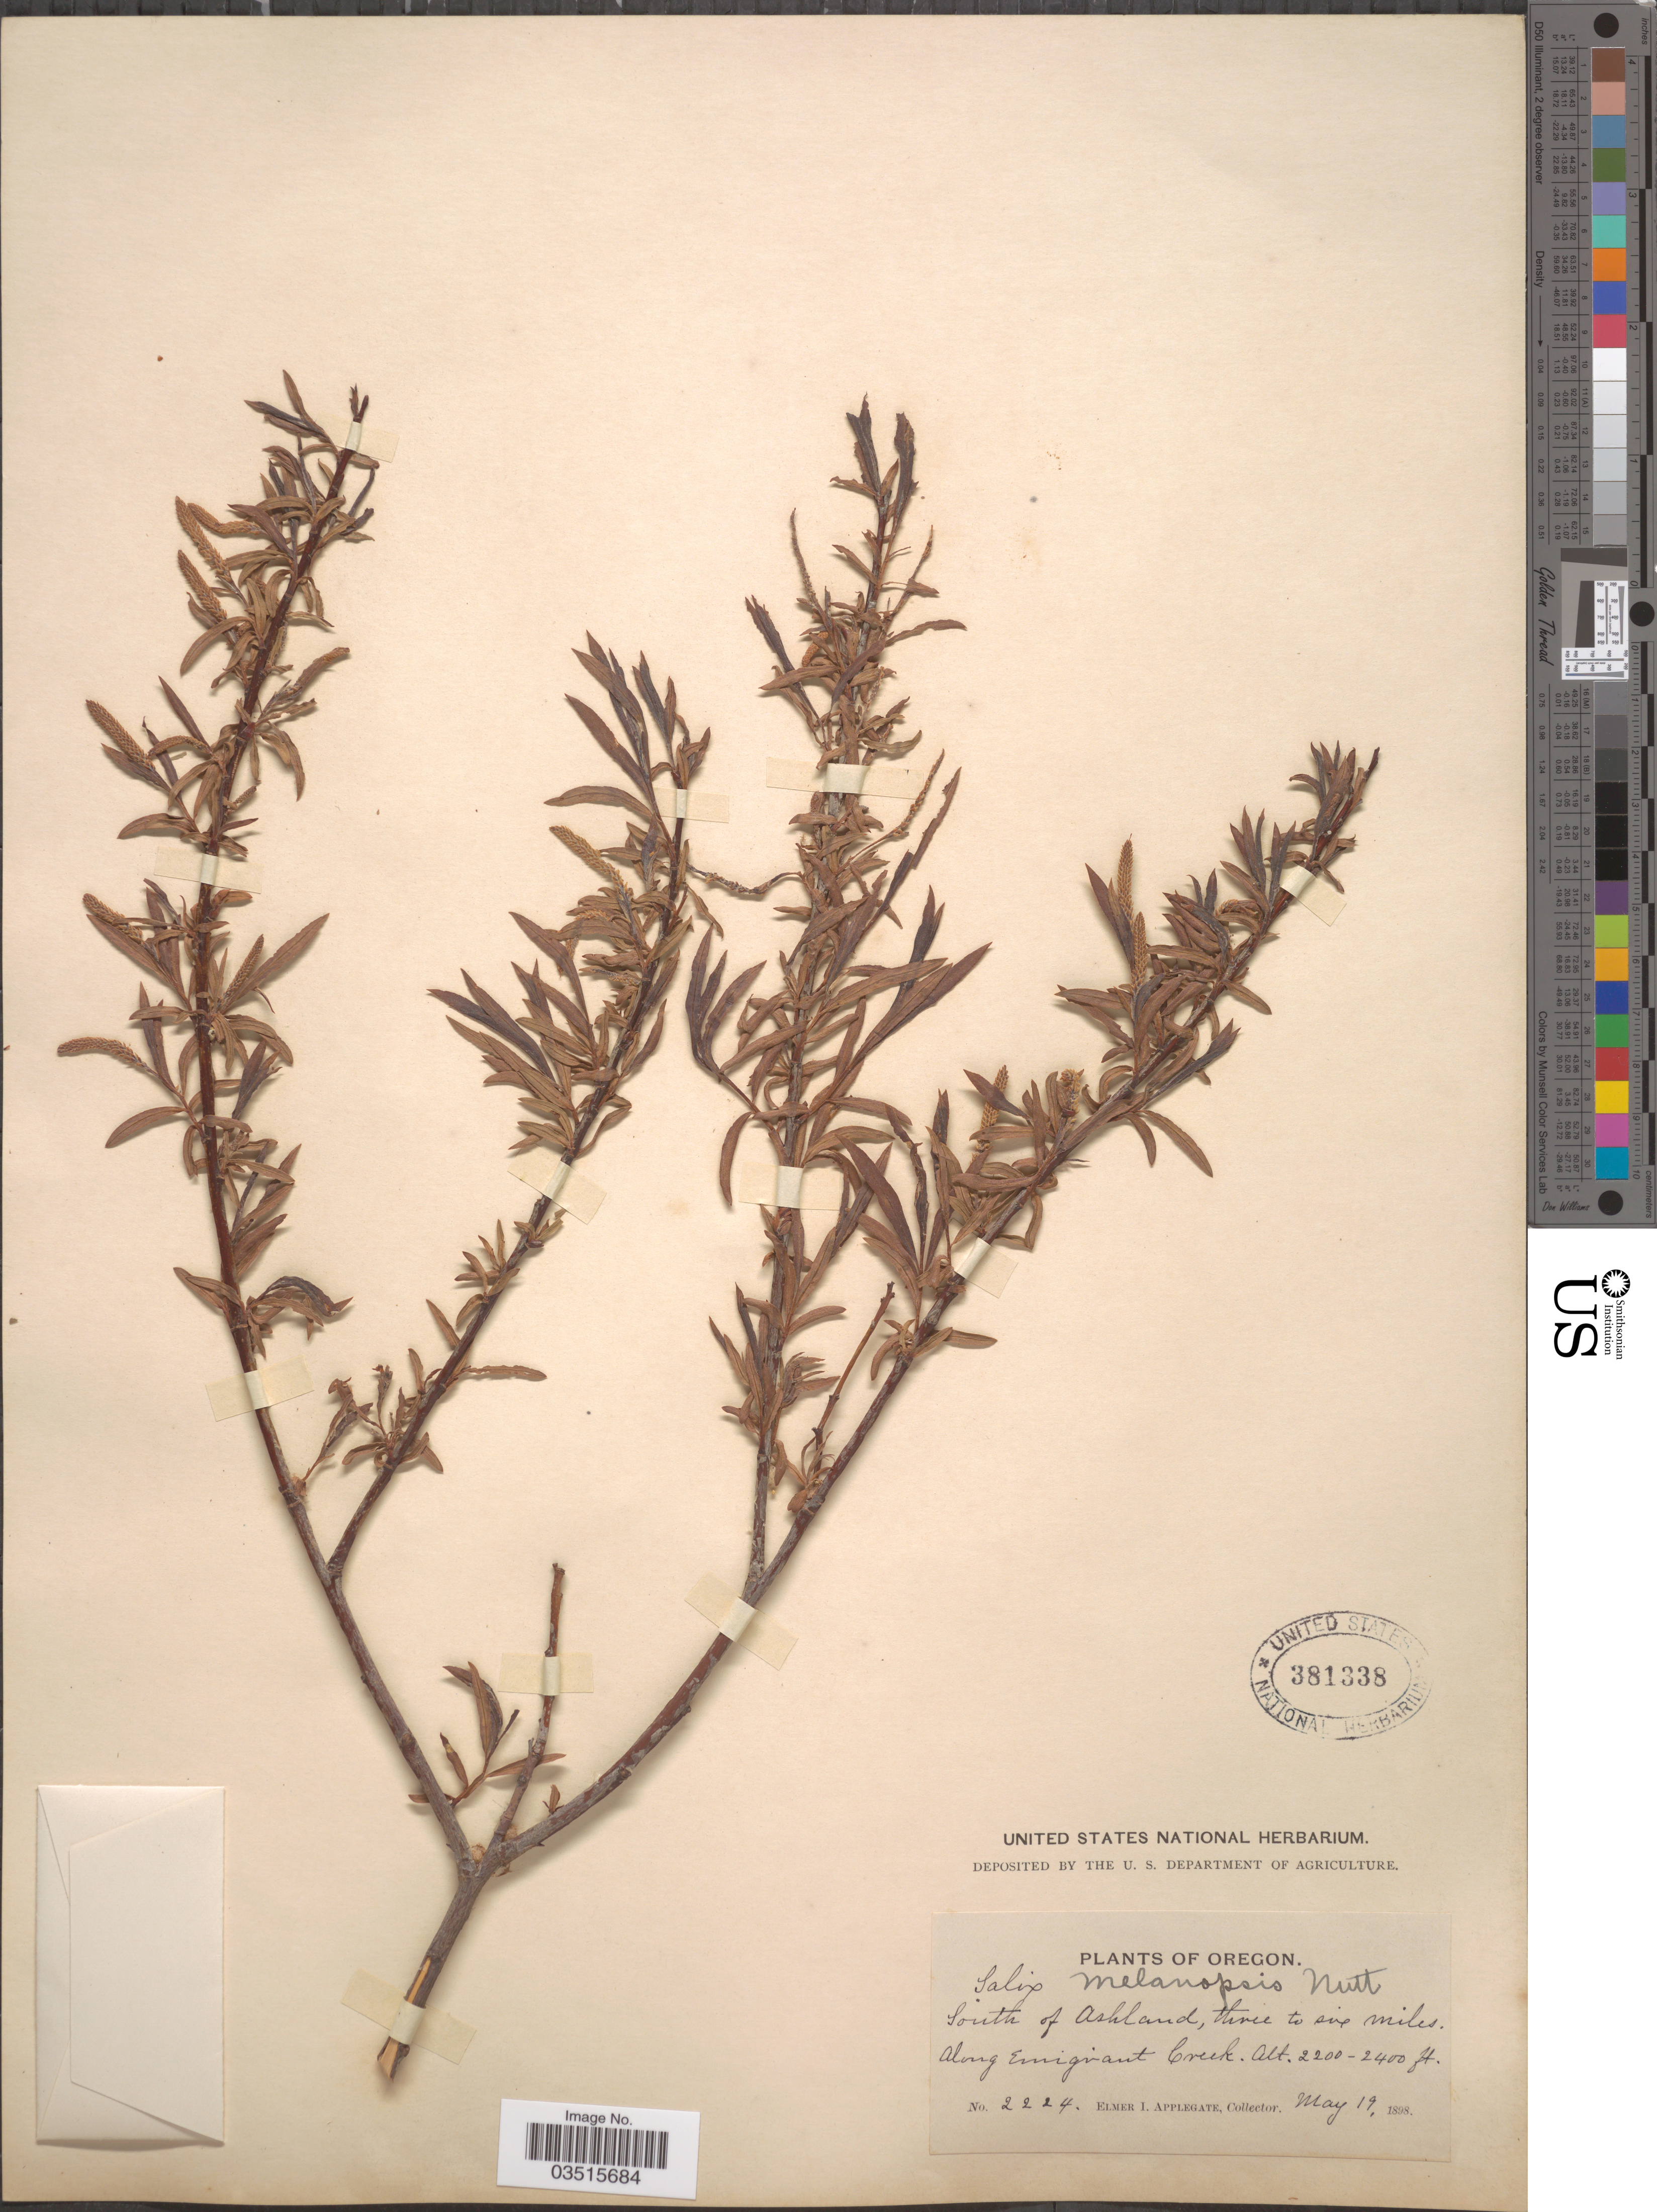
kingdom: Plantae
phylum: Tracheophyta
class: Magnoliopsida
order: Malpighiales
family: Salicaceae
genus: Salix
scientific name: Salix melanopsis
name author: Nutt.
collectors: E. I. Applegate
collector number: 2224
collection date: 1898-05-19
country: United States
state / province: Oregon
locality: South of Ashland, three to six miles. Along Emigrant Creek.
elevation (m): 671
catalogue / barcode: US 381338